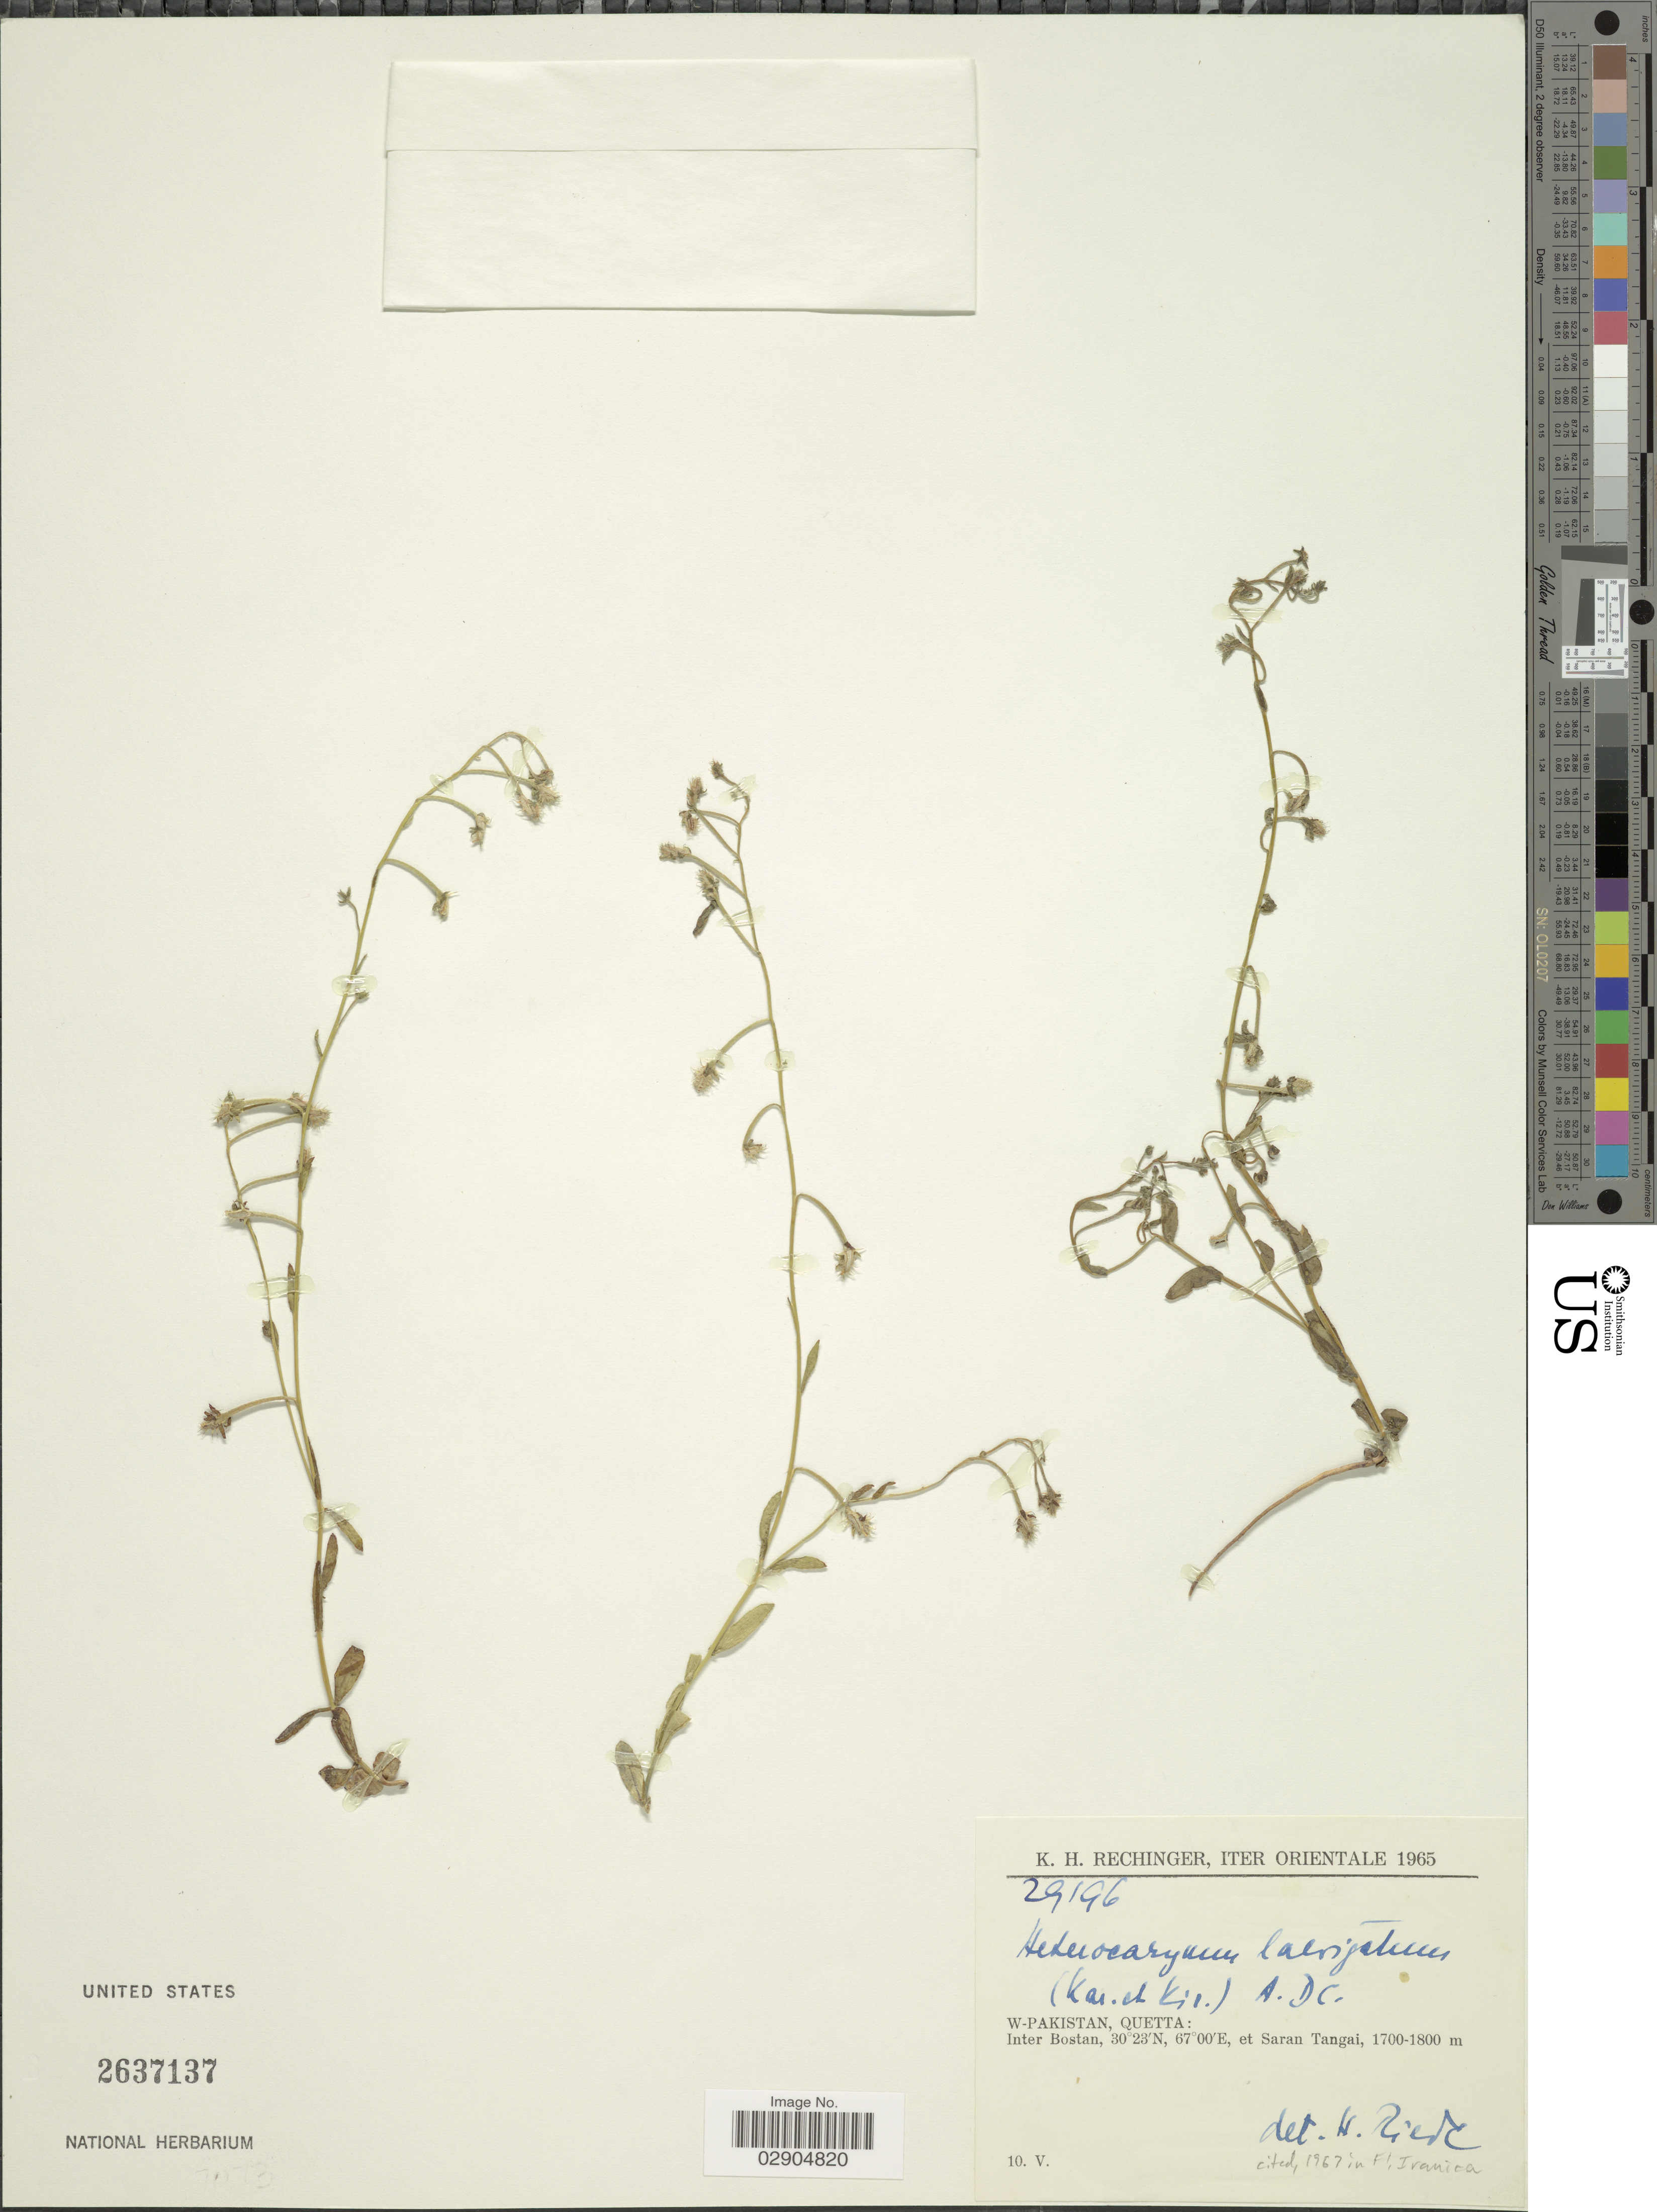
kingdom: Plantae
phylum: Tracheophyta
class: Magnoliopsida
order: Boraginales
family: Boraginaceae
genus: Heterocaryum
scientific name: Heterocaryum laevigatum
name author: (Kar. & Kir.) A. DC.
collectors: K. H. Rechinger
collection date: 1965-05-10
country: Pakistan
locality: W-Pakistan, Quetta: Inter Bostan et Saran Tangai, Iter Orientale.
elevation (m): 1700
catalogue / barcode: US 2637137